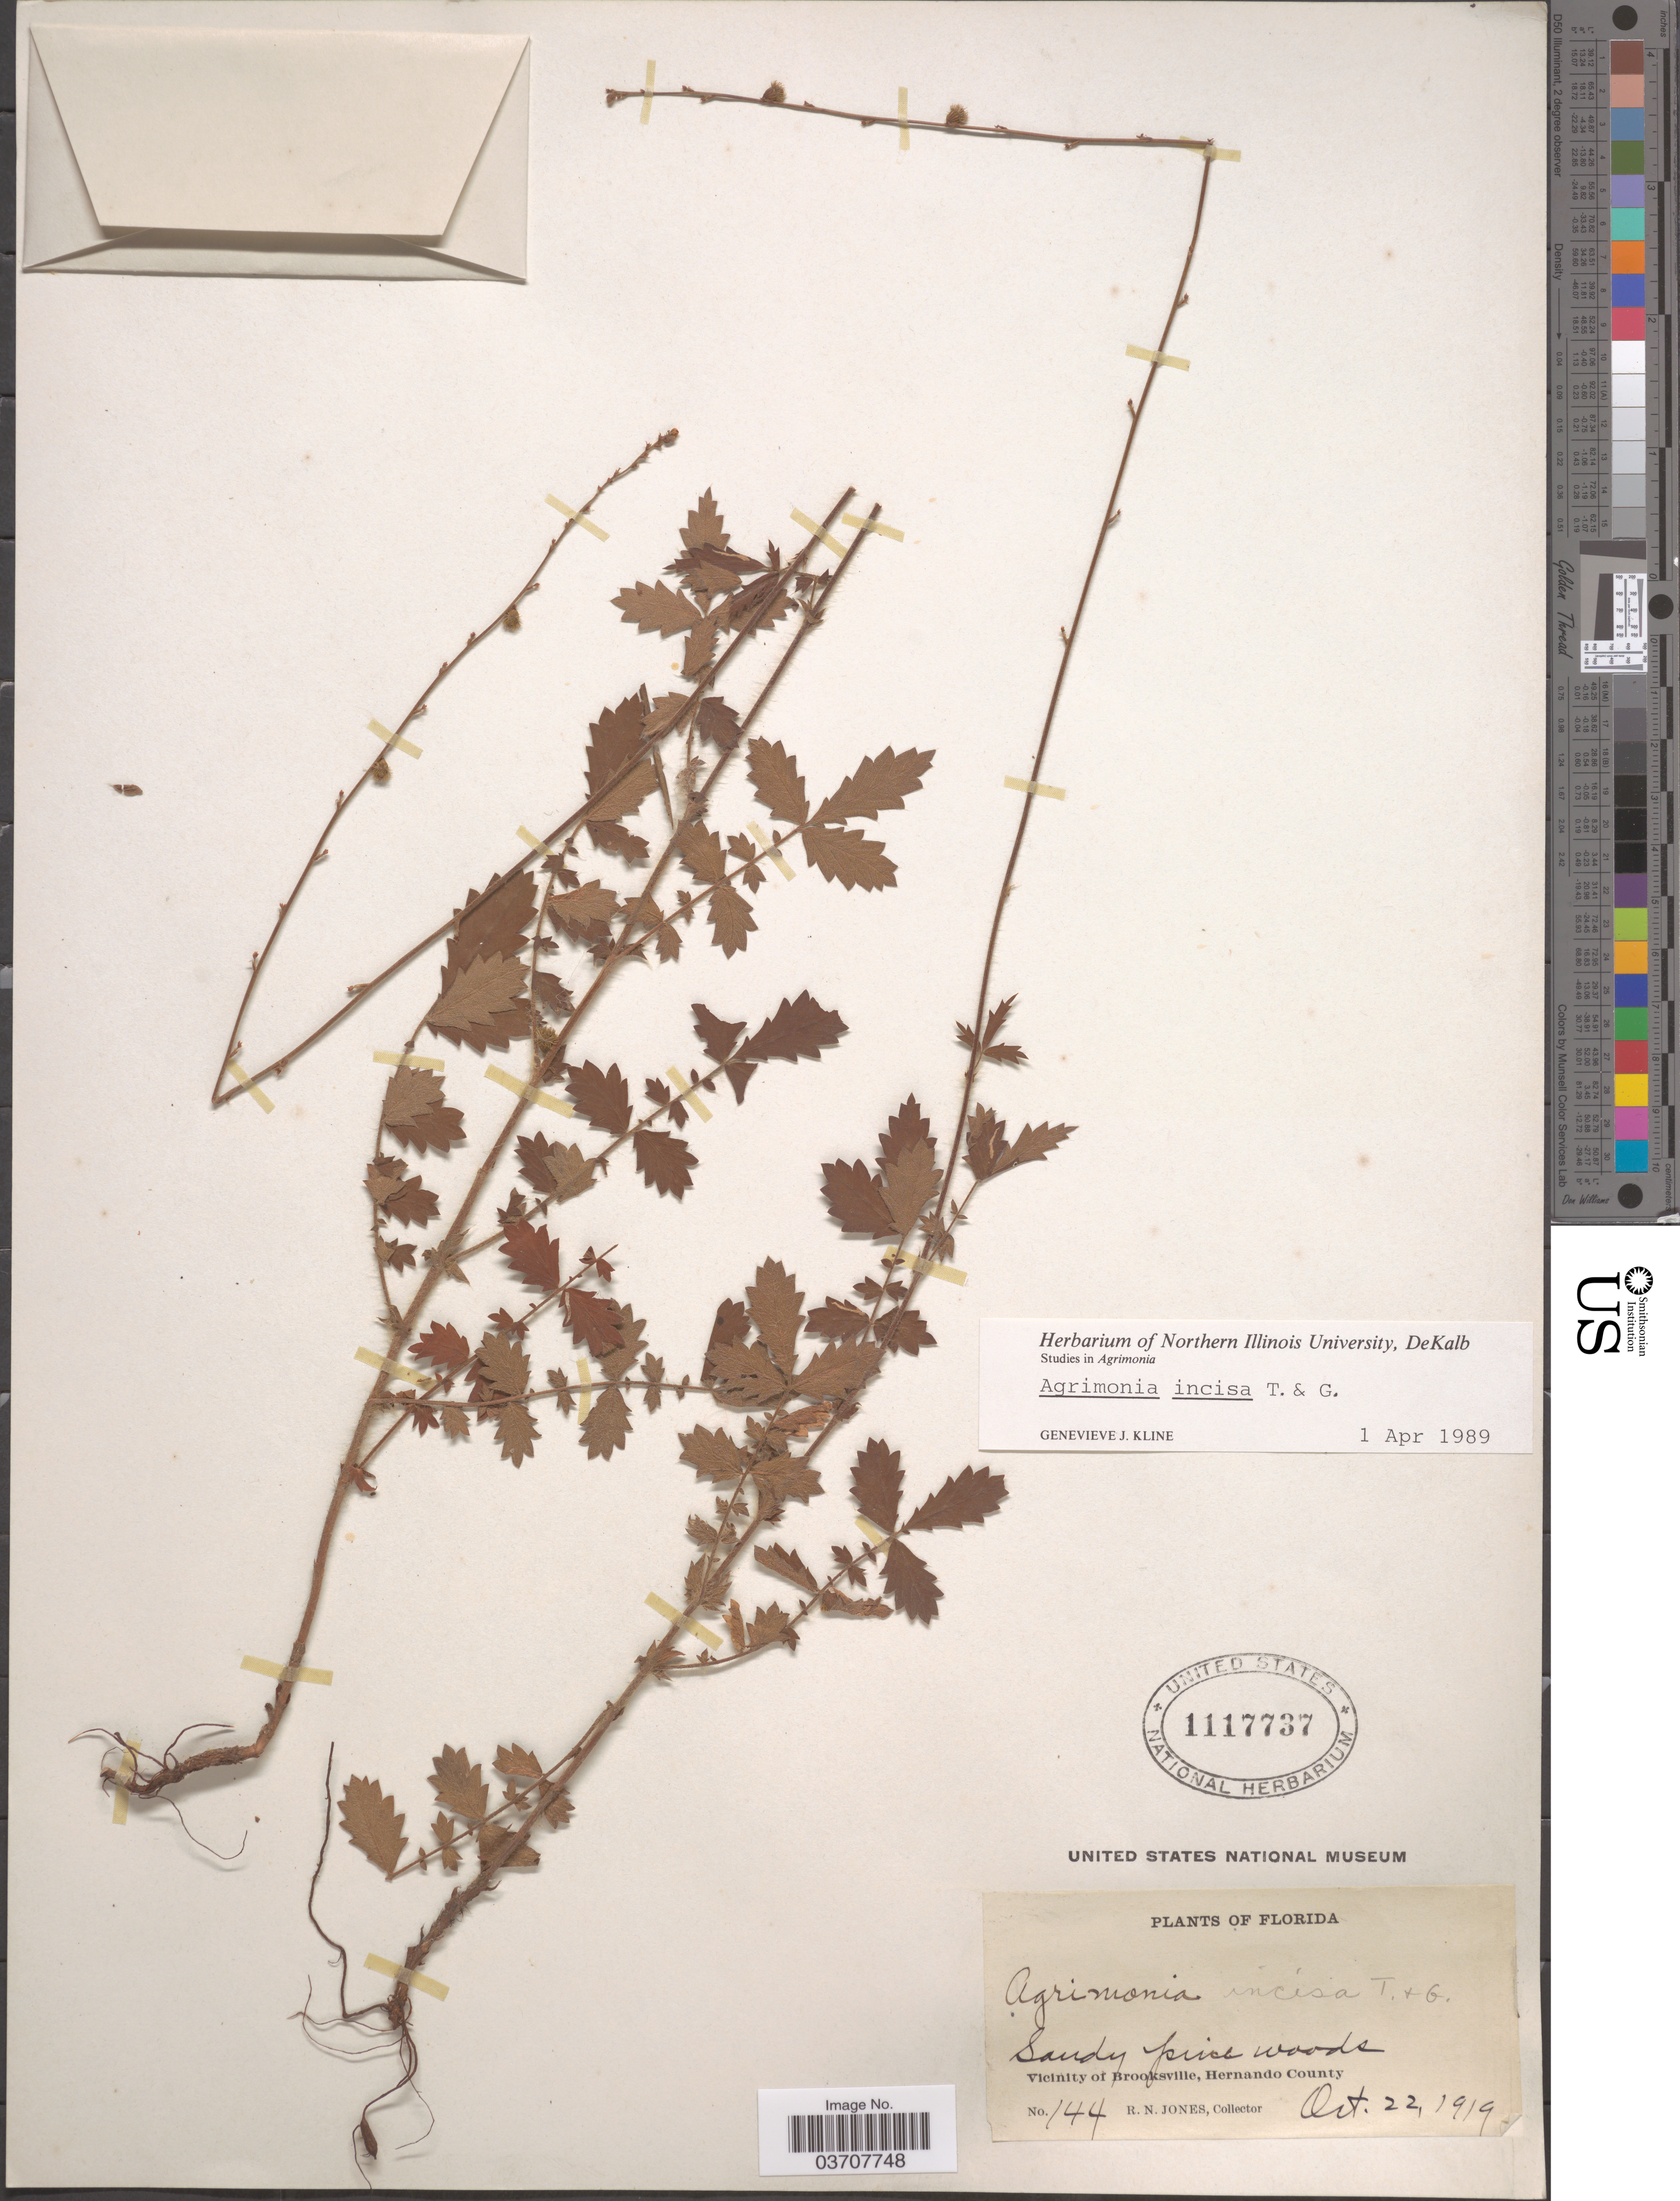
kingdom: Plantae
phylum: Tracheophyta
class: Magnoliopsida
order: Rosales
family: Rosaceae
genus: Agrimonia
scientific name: Agrimonia incisa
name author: Torr. & A. Gray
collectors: R. N. Jones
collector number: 144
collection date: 1919-10-22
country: United States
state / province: Florida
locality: Vicinity of Brooksville, Hernando County.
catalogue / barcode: US 1117737